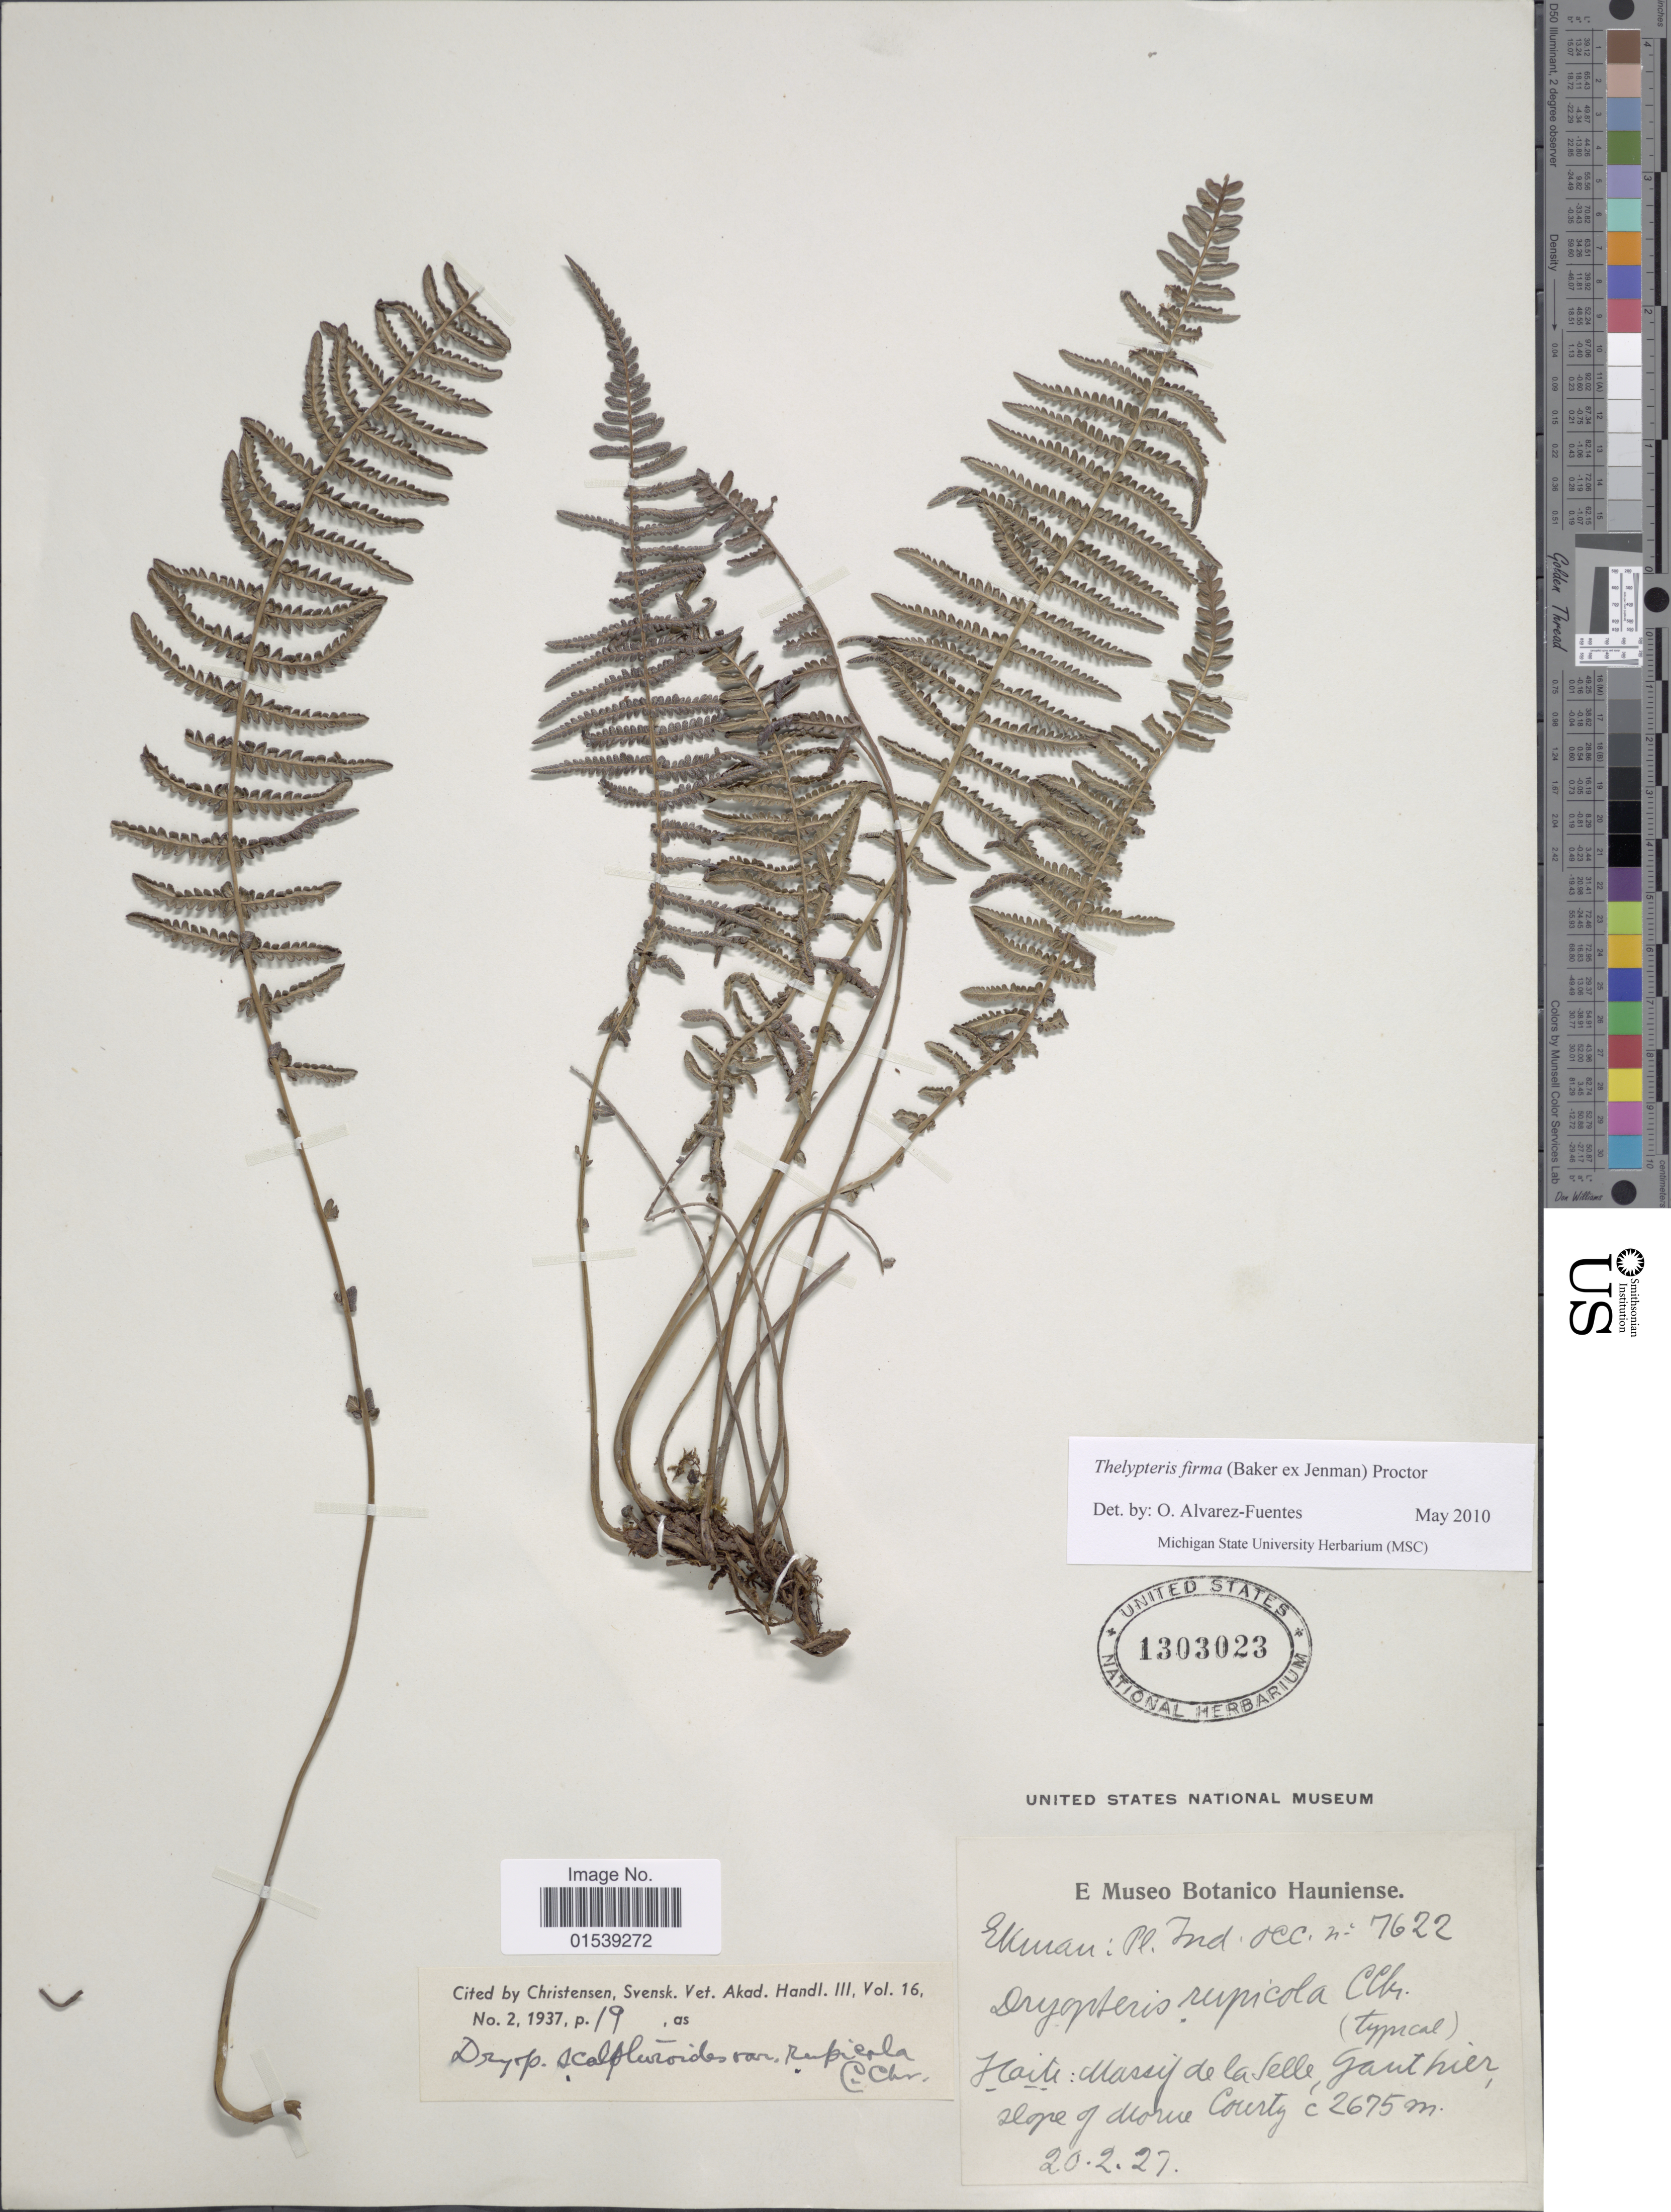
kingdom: Plantae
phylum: Tracheophyta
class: Polypodiopsida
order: Polypodiales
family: Thelypteridaceae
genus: Amauropelta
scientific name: Amauropelta firma (Baker) comb. nov., ined. 2015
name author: (Baker)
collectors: -. Ekman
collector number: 7622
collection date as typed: Transcribed d/m/y: 20/2/27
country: Haiti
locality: Haiti: Massif de la Selle, Gauthier, slope of Morne Courty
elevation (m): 2675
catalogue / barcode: US 1303023